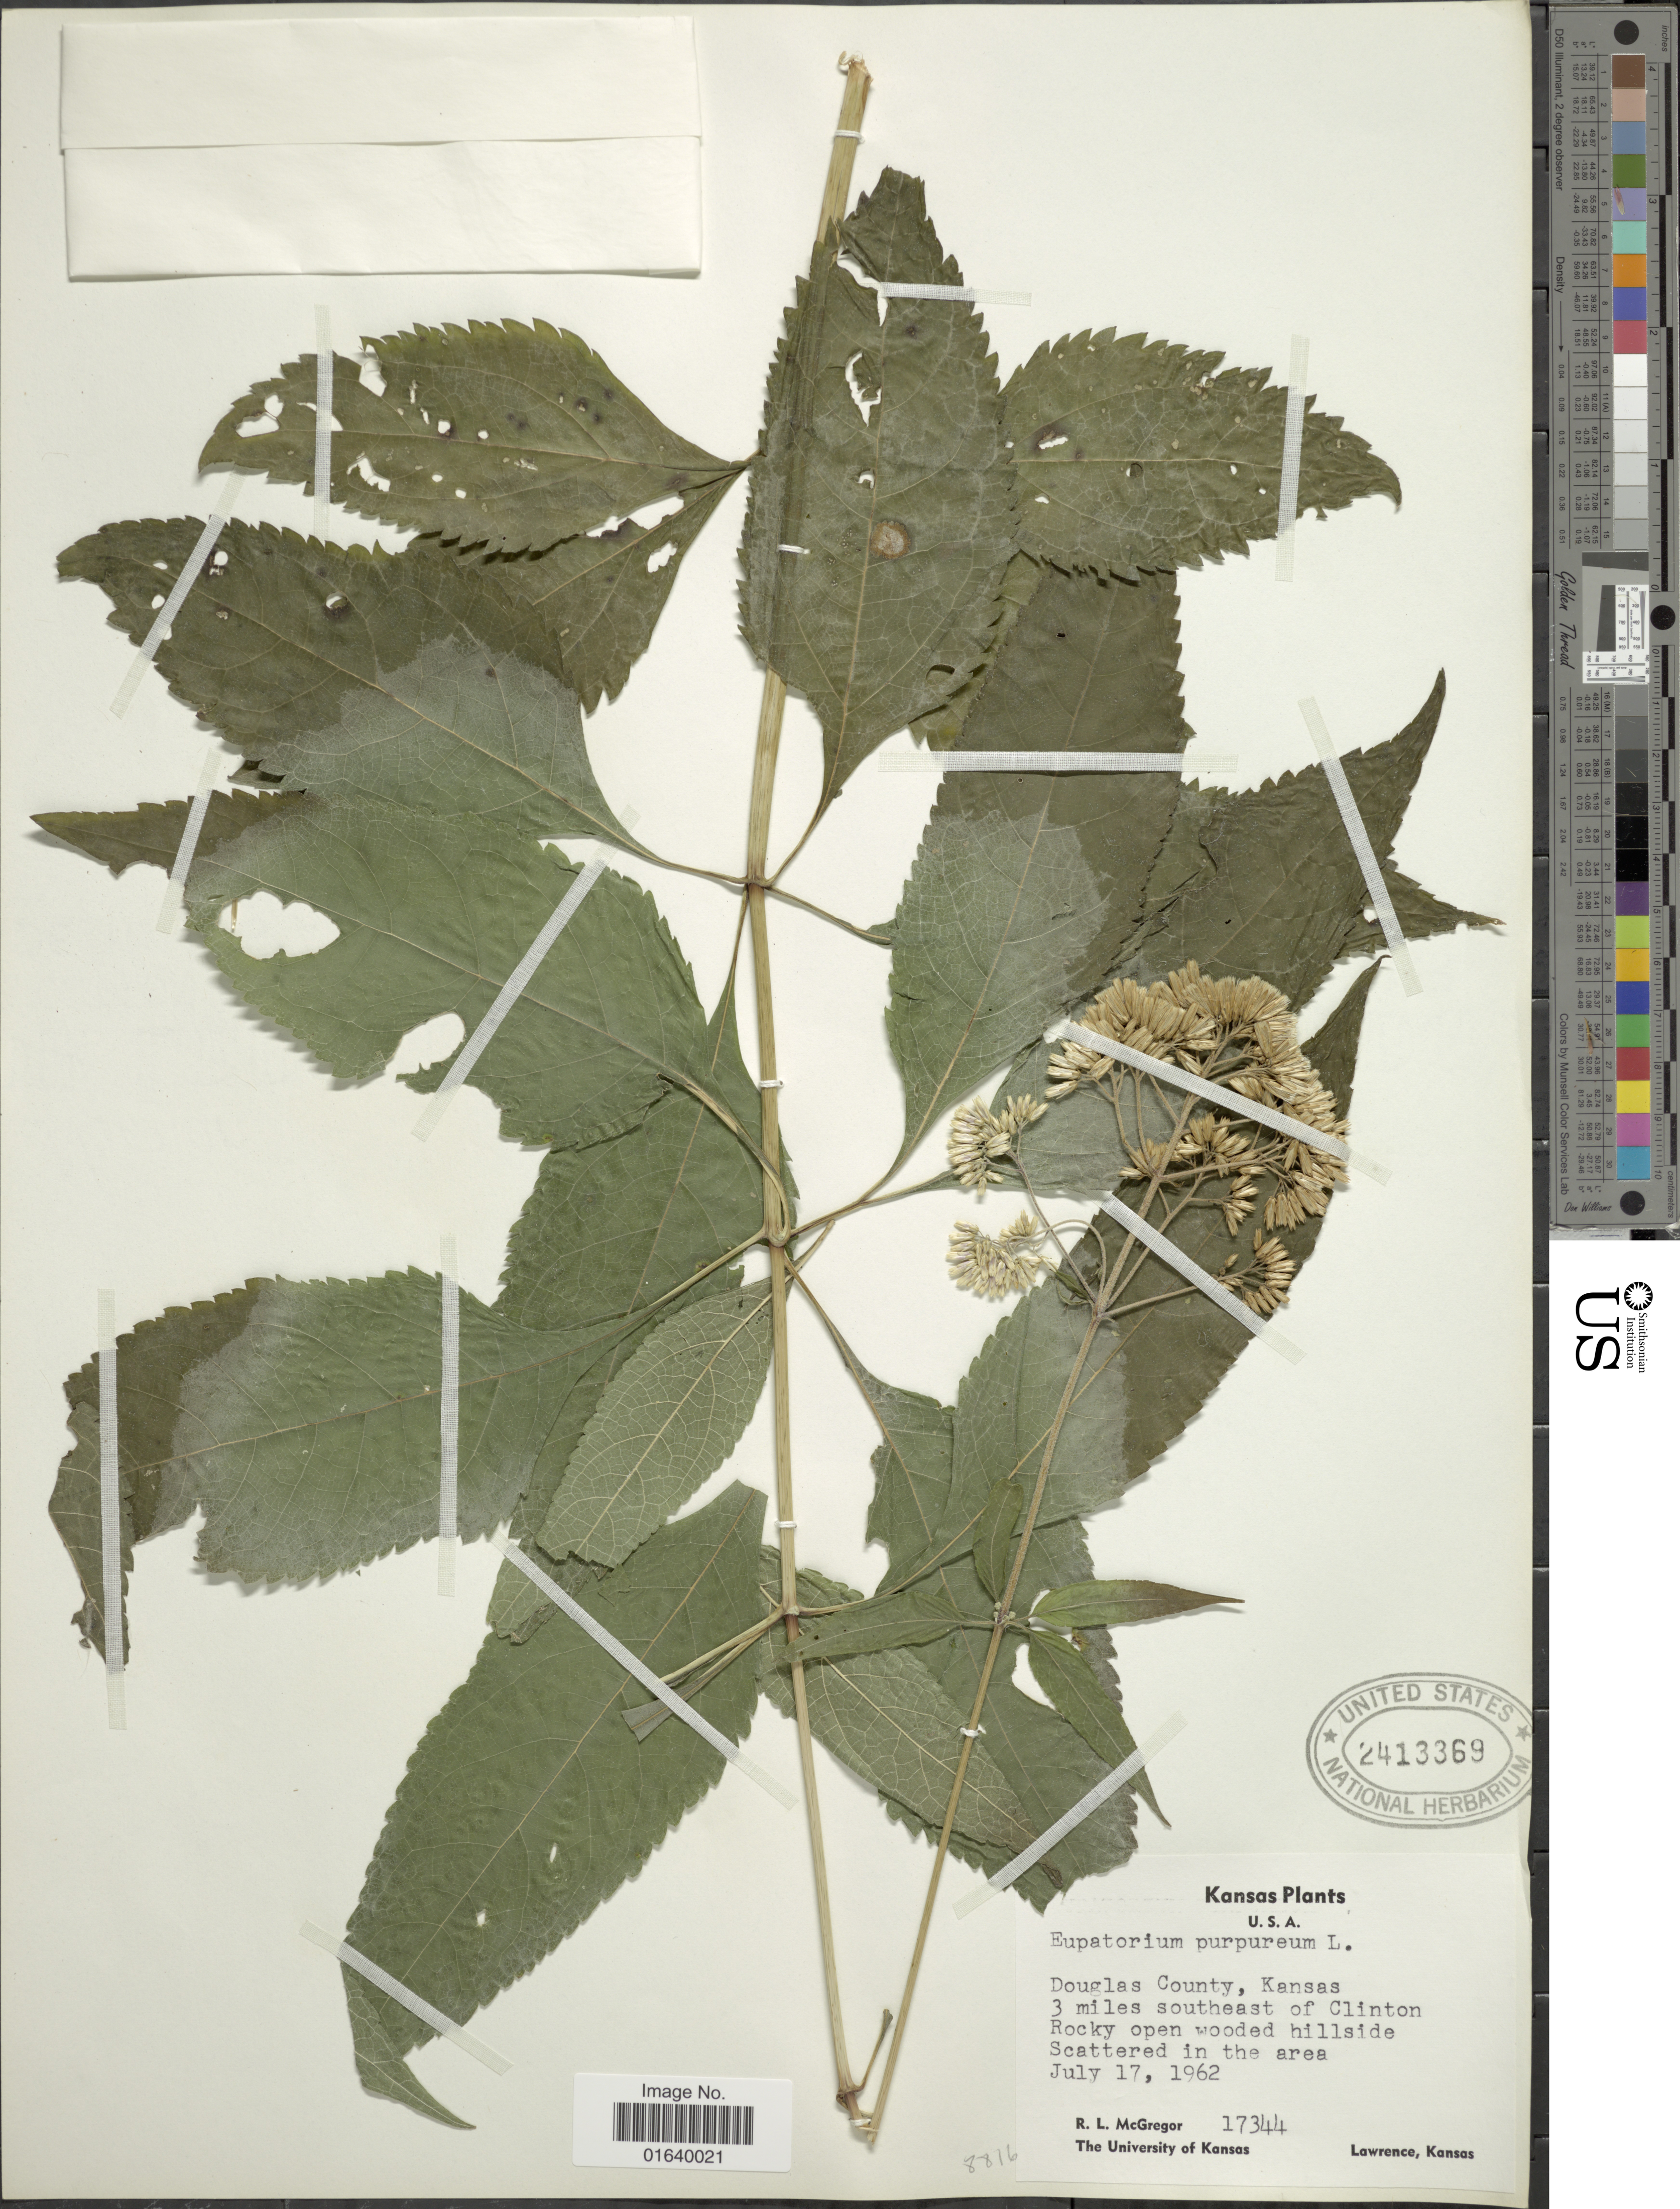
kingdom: Plantae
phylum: Tracheophyta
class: Magnoliopsida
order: Asterales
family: Asteraceae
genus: Eupatorium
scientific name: Eupatorium purpureum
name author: (L.) E.E. Lamont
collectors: R. McGregor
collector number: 17344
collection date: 1962-07-17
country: United States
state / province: Kansas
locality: Kansas, Douglas County, 3 miles southeast of Clinton.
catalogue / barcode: US 2413369